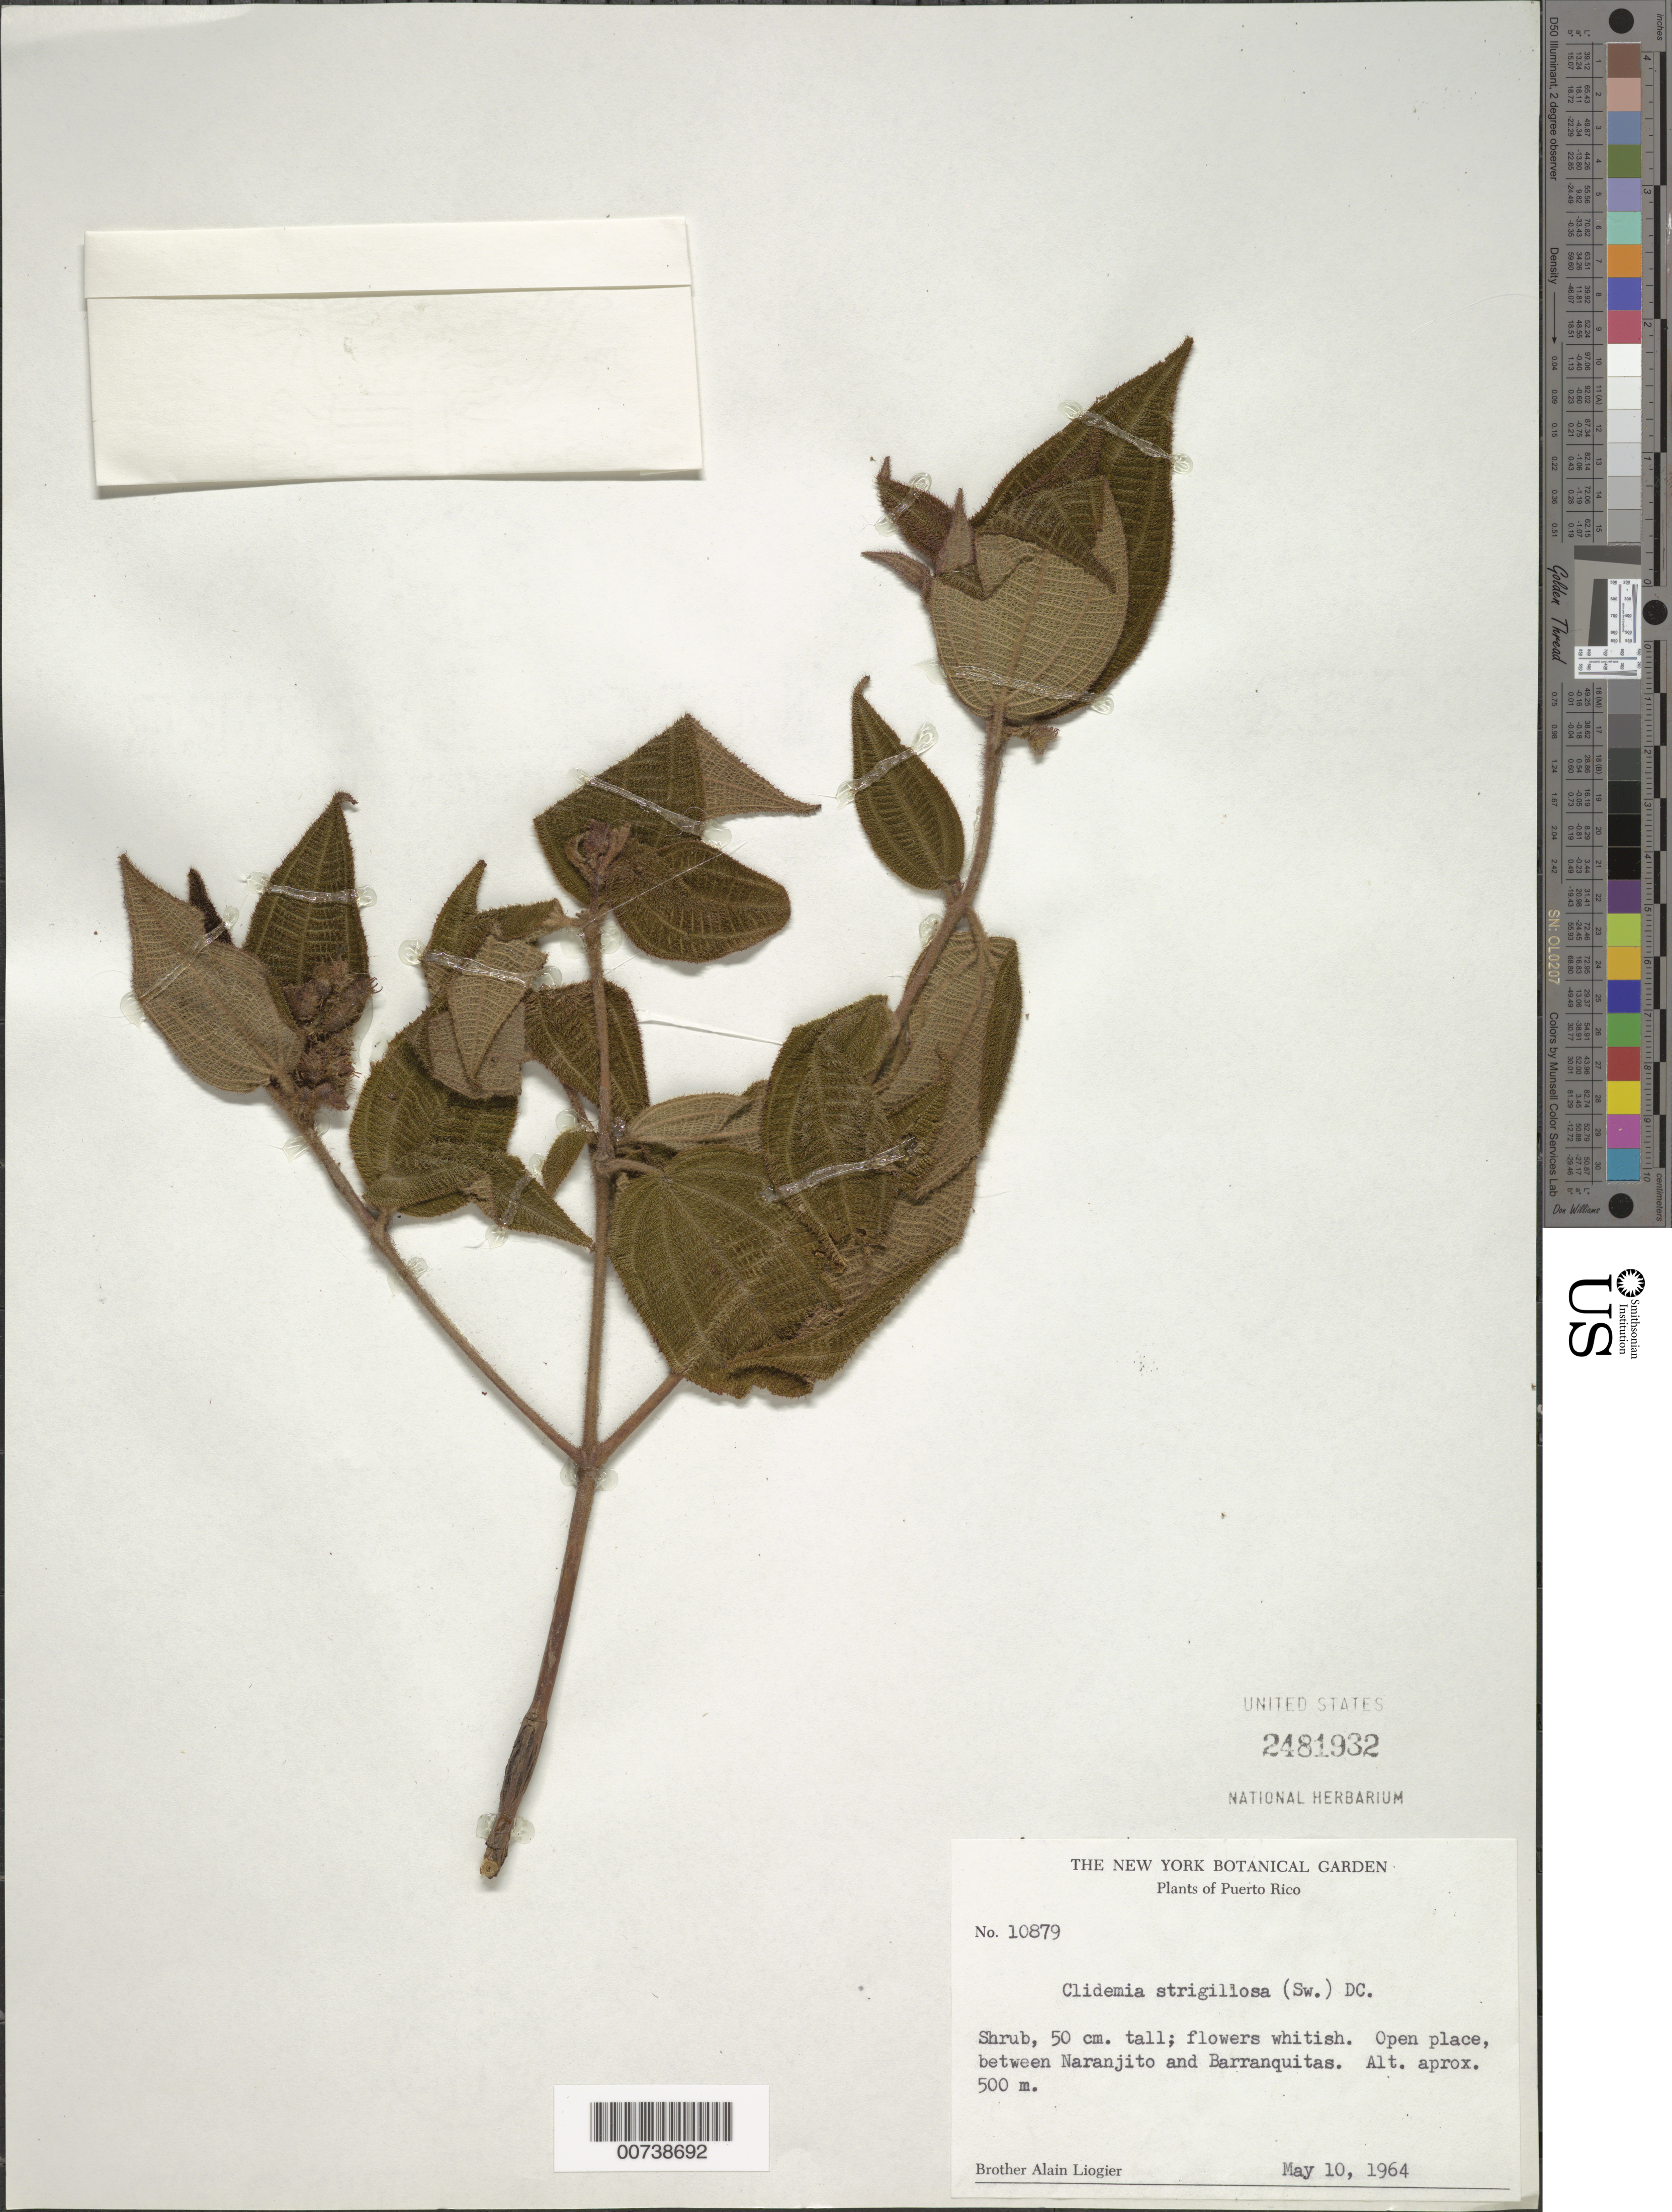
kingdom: Plantae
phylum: Tracheophyta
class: Magnoliopsida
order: Myrtales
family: Melastomataceae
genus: Clidemia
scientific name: Clidemia strigillosa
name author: (Sw.) DC.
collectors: A. H. Liogier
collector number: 10879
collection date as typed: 10 May 1964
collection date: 1964-05-10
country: Puerto Rico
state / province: Barranquitas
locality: Between Naranjito and Barranquitas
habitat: Open place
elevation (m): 500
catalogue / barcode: US 2481932